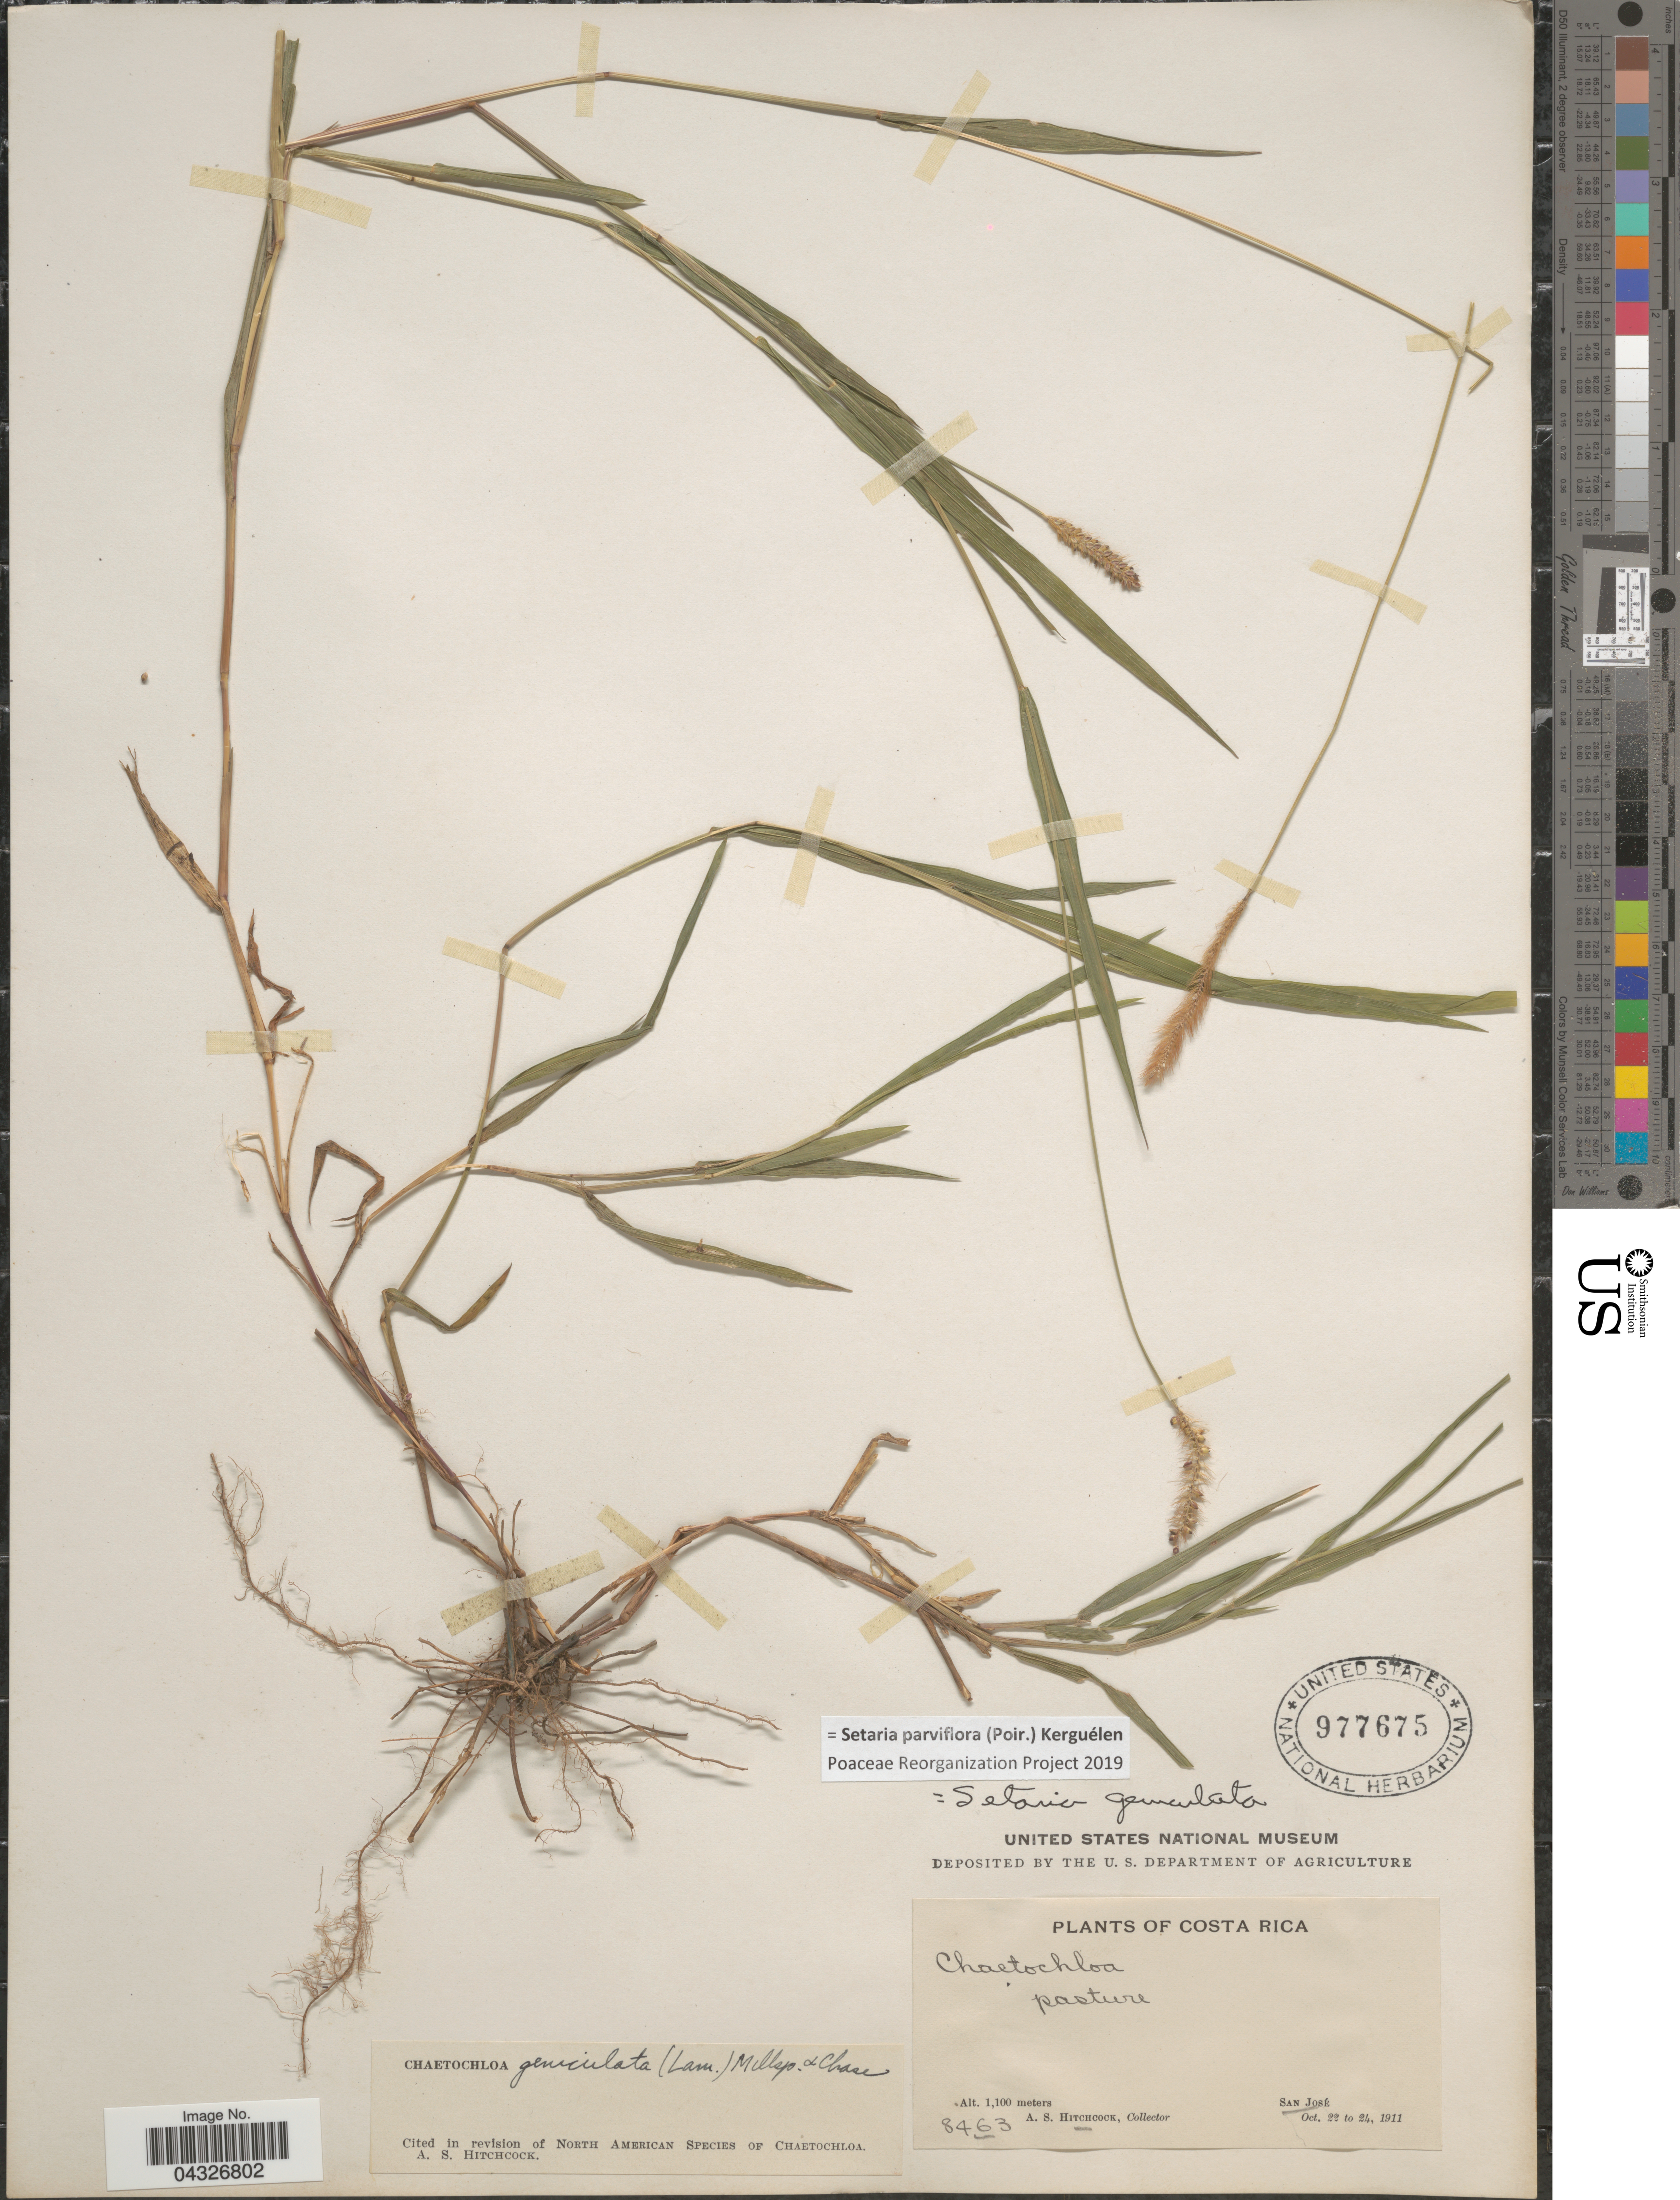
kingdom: Plantae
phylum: Tracheophyta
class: Liliopsida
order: Poales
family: Poaceae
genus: Setaria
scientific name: Setaria parviflora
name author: (Poir.) Kerguélen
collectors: A. S. Hitchcock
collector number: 8463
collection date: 1911-10-22/1911-10-24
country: Costa Rica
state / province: San José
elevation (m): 1100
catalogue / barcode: US 977675